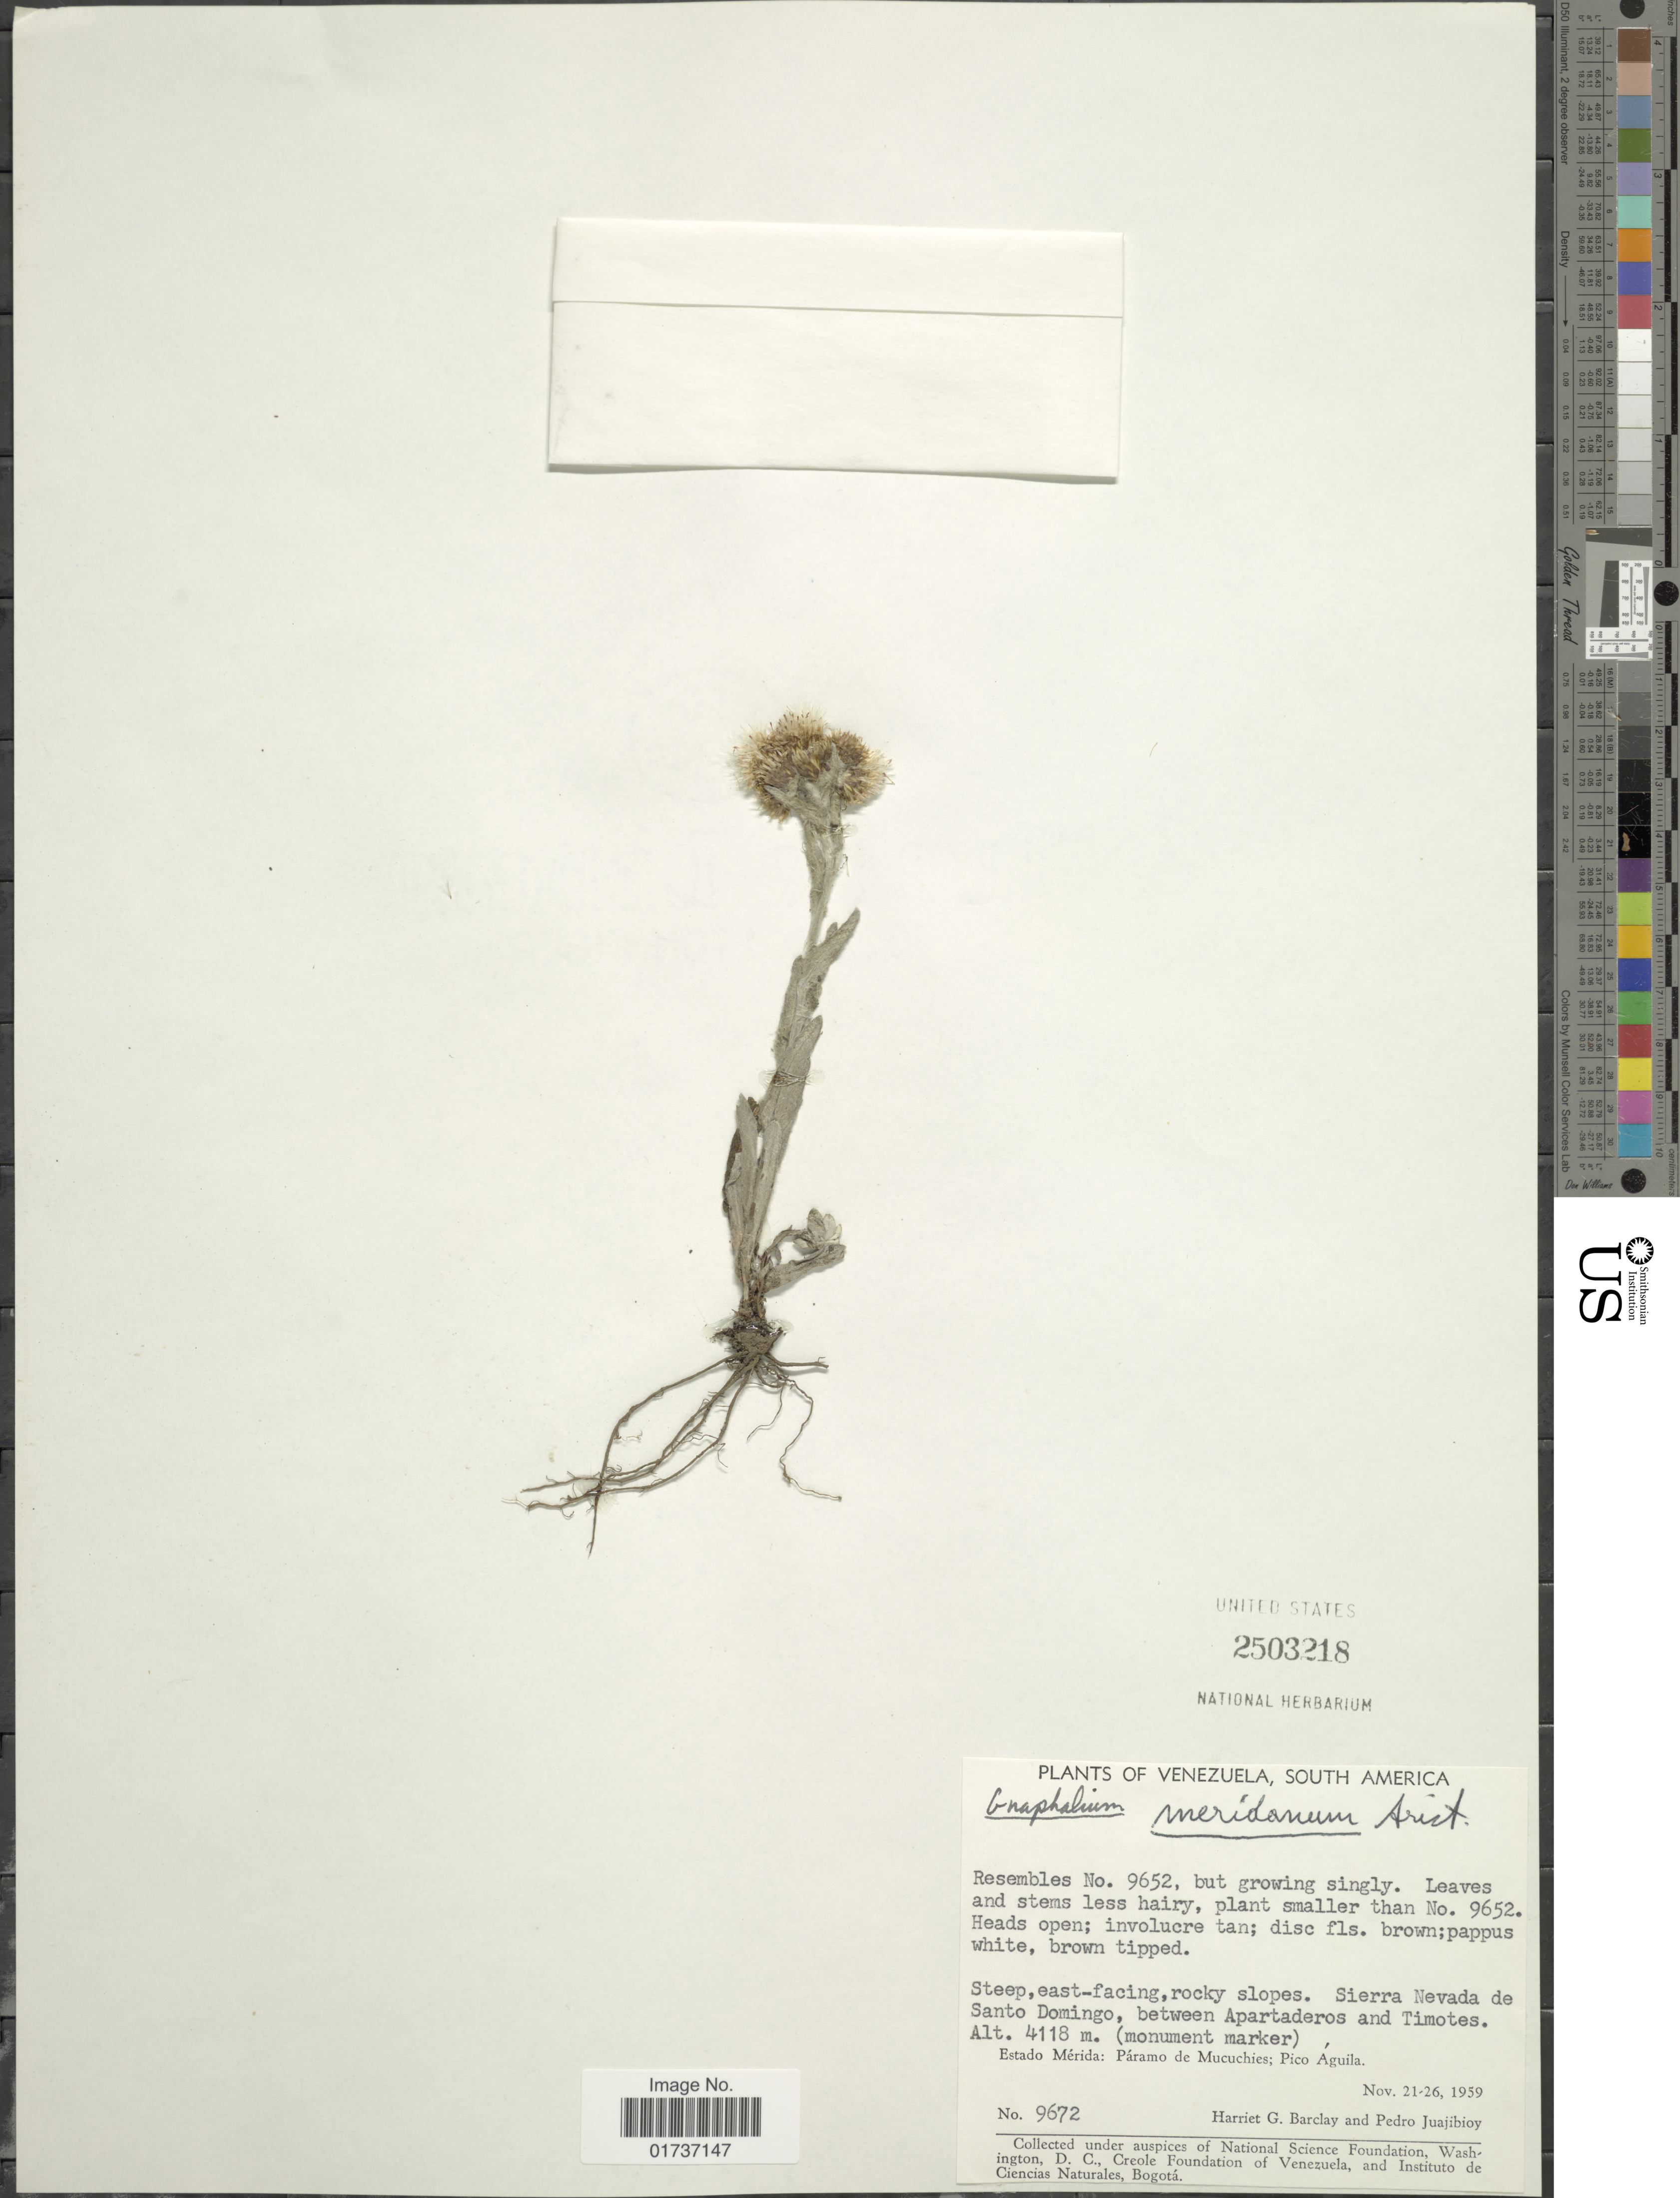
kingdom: Plantae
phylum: Tracheophyta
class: Magnoliopsida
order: Asterales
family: Asteraceae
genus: Gnaphalium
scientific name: Gnaphalium meridanum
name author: Aristeg.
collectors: H. G. Barclay & P. Juajibioy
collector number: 9672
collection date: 1959-11-21/1959-11-26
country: Venezuela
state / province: Mérida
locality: Steep,east-facing slopes. Sierra Nevada de Santo Domingo, between Apartaderos and Timotes (monument marker), Páramo de Mucuchies; Pico Águila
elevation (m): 4118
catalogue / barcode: US 2503218